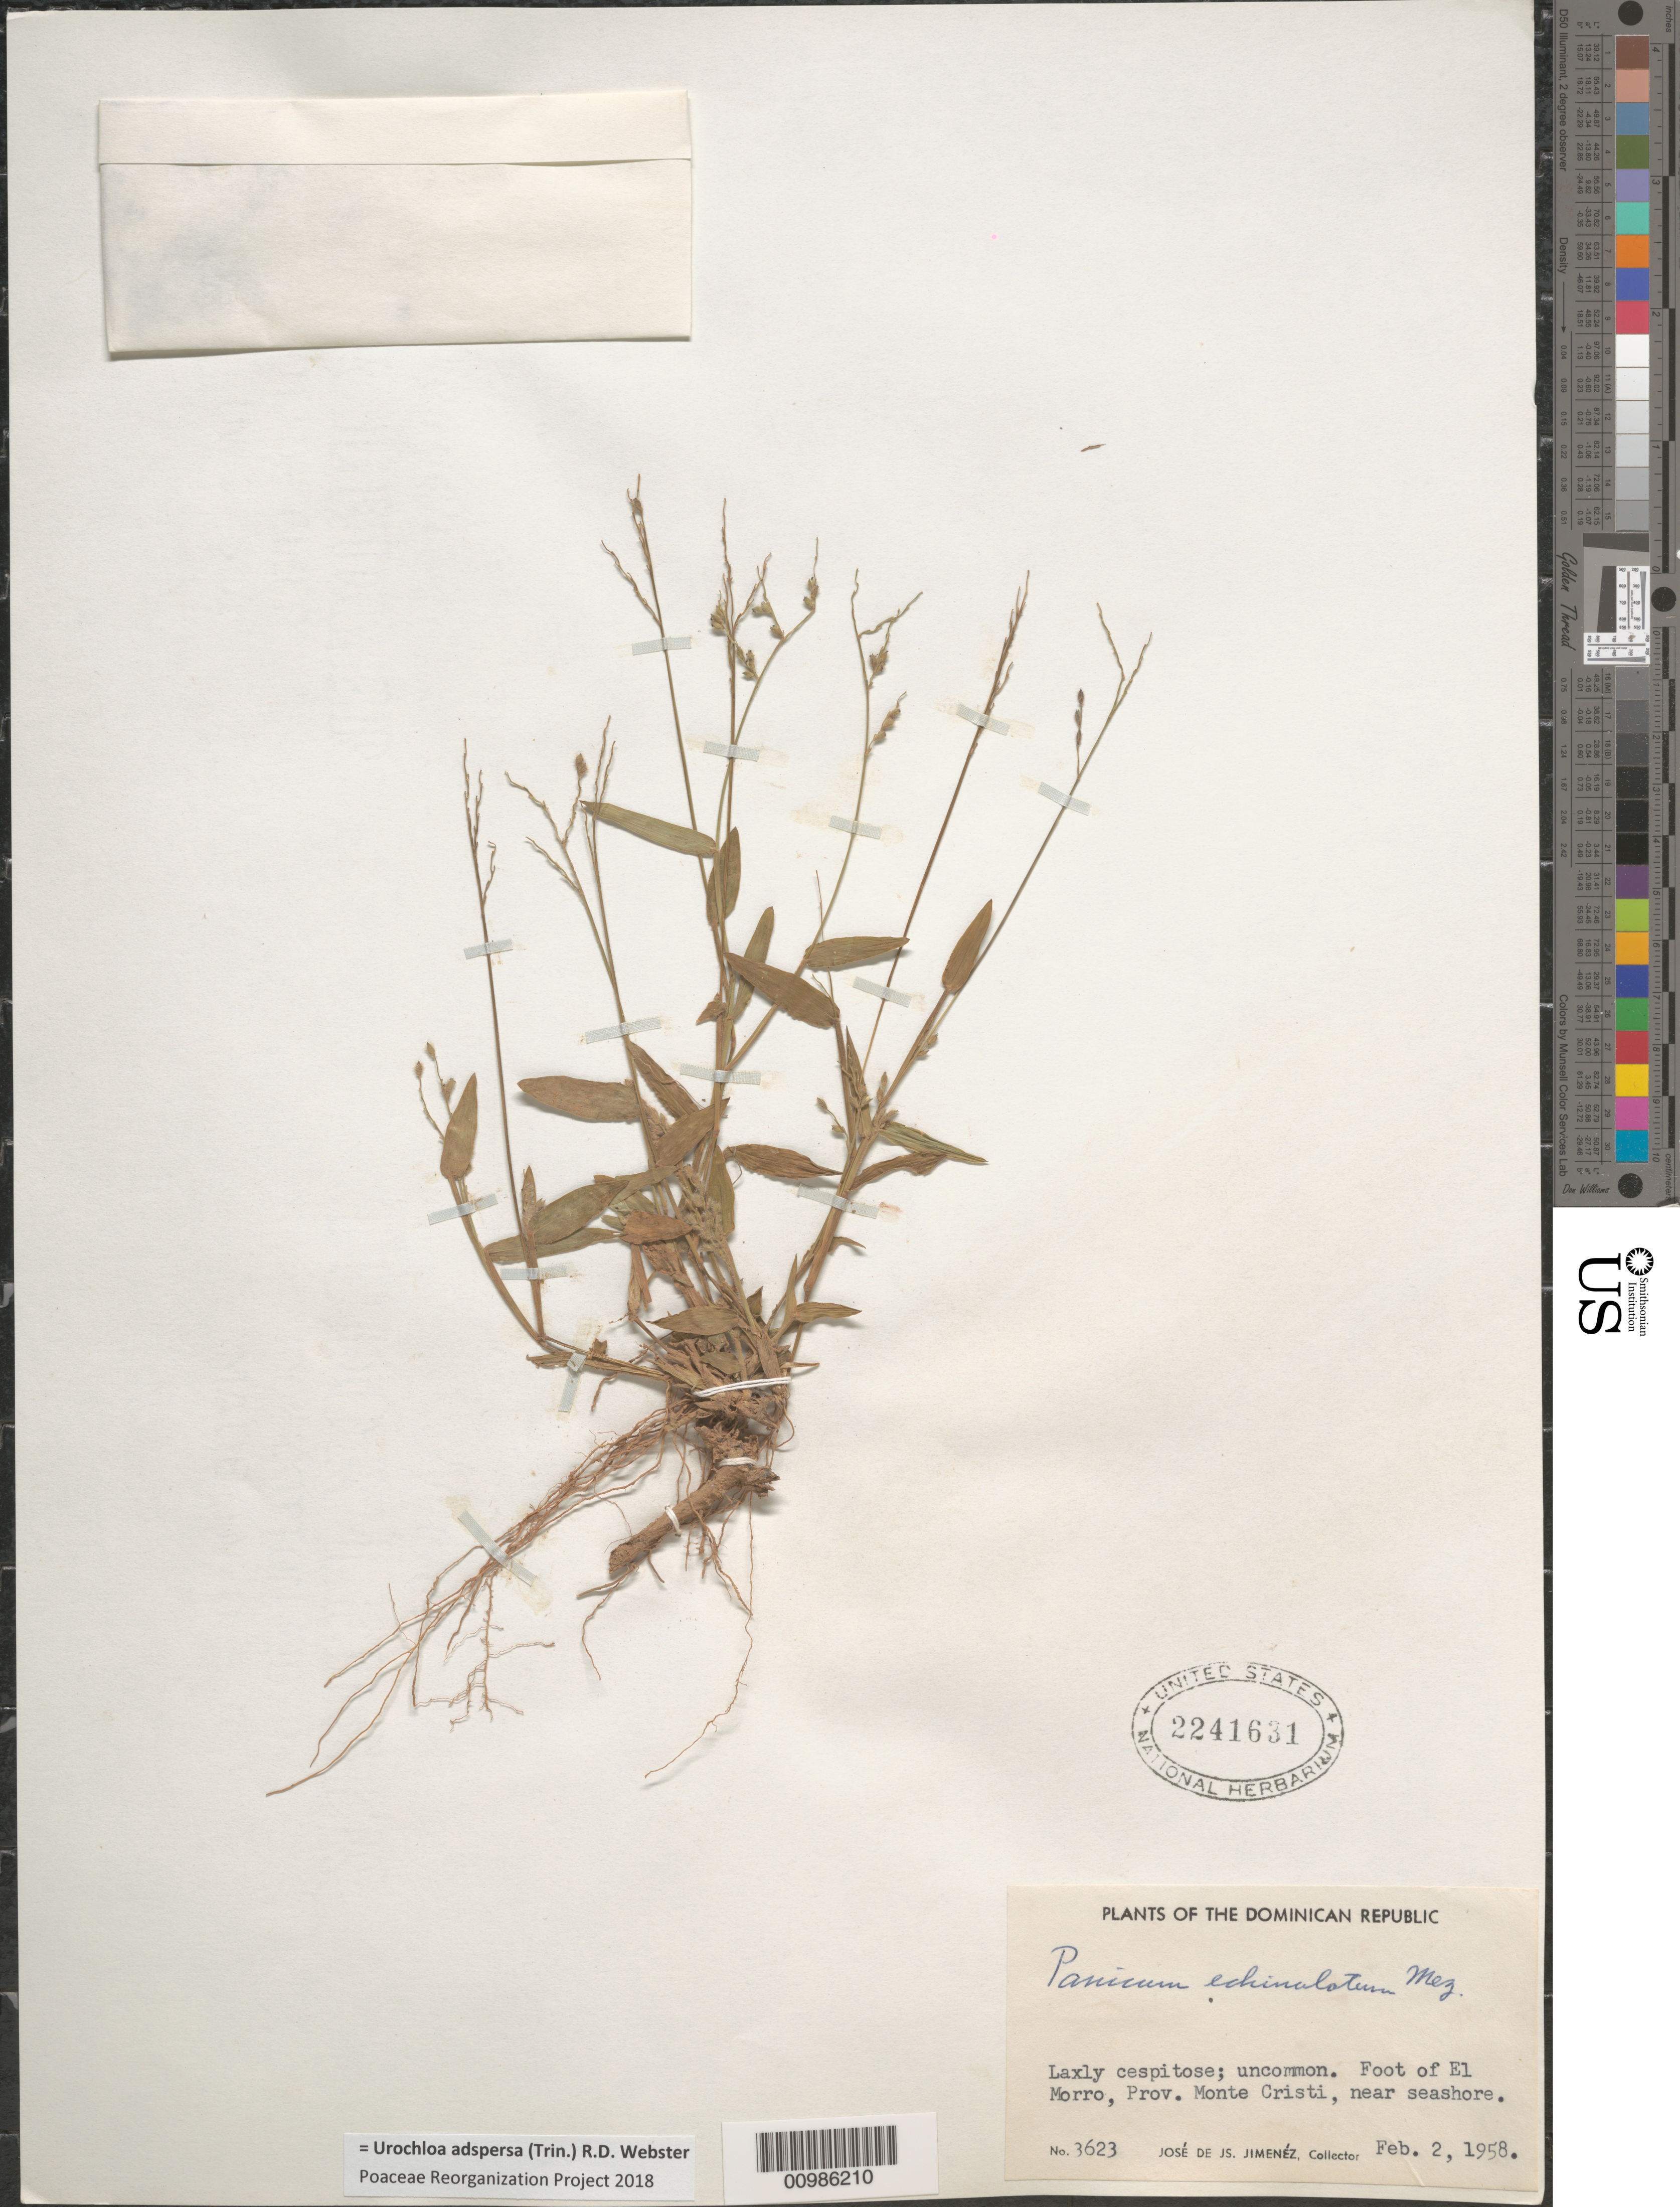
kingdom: Plantae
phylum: Tracheophyta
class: Liliopsida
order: Poales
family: Poaceae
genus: Brachiaria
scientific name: Brachiaria echinulata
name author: (Mez) Parodi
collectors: J. J. Jiménez Almonte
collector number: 3623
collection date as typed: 02 Feb 1958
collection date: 1958-02-02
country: Dominican Republic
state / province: Monte Cristi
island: Hispaniola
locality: El Morro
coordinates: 0 N, 0 E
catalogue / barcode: US 2241631